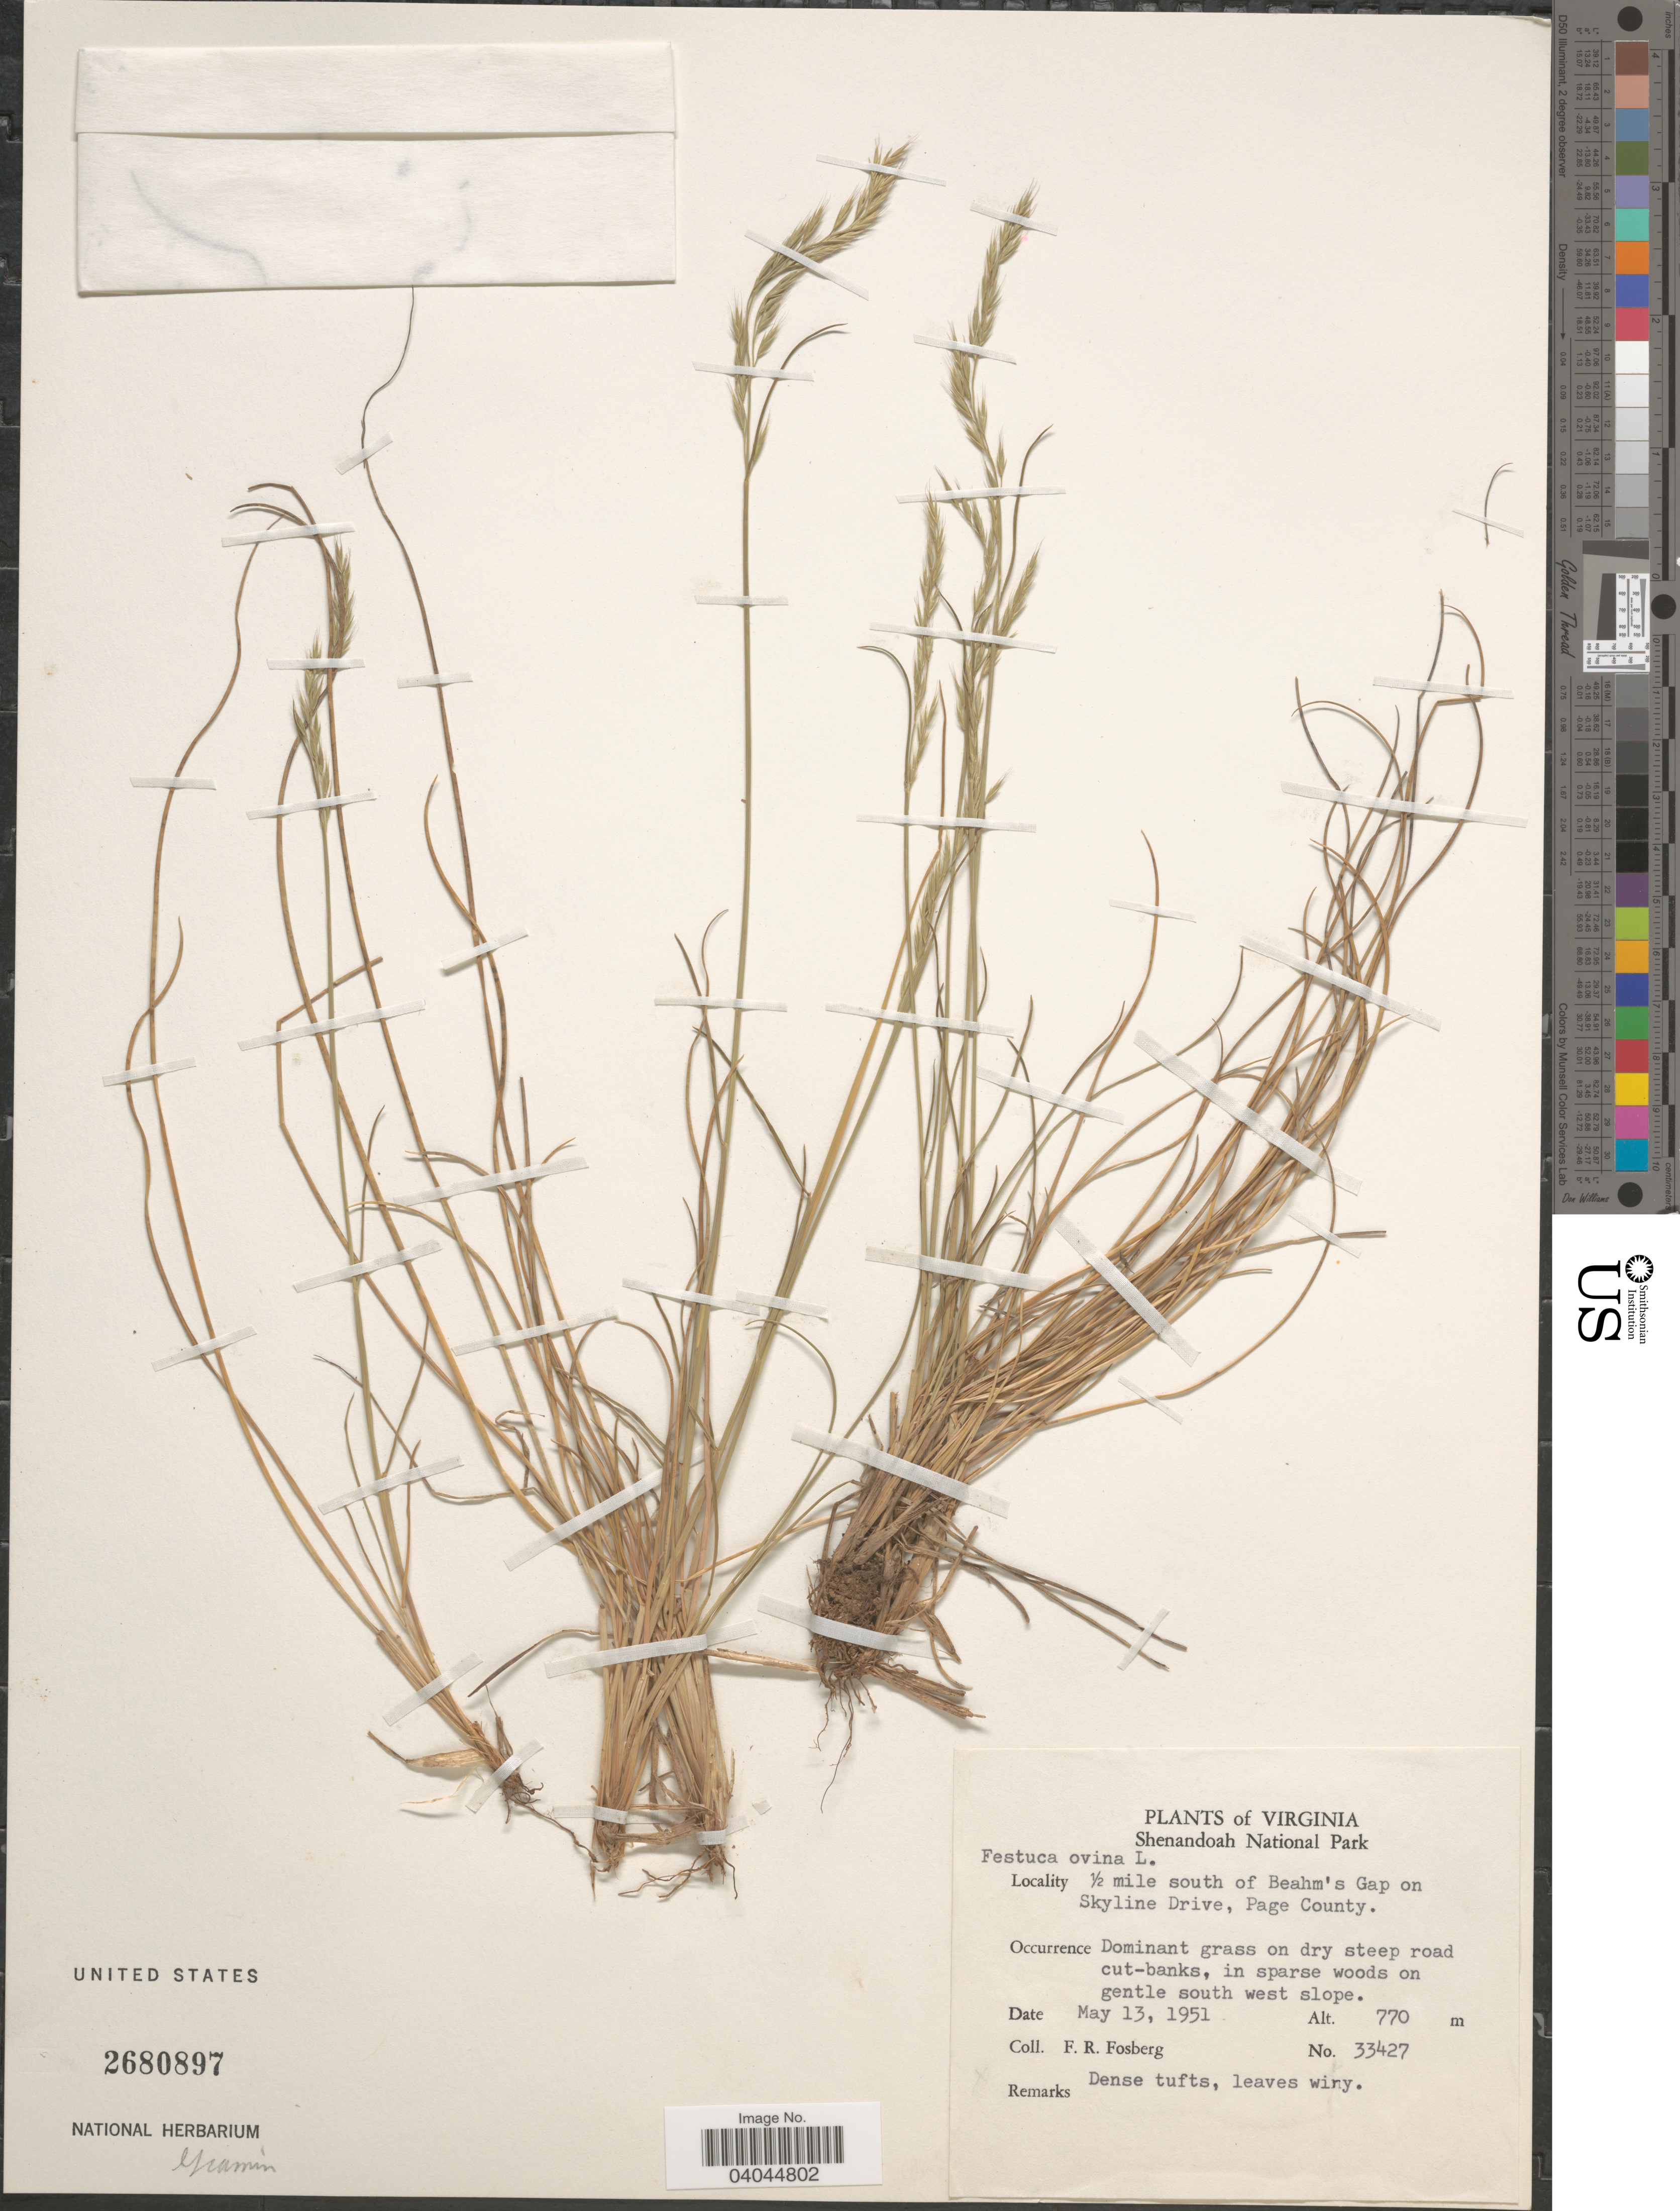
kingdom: Plantae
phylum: Tracheophyta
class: Liliopsida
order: Poales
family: Poaceae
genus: Festuca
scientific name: Festuca ovina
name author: L.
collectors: F. R. Fosberg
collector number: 33427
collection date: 1951-05-13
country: United States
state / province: Virginia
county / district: Page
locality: Shenandoah National Park. ½ mile south of Beahm's Gap on Skyline Drive, Page County. In sparse woods on gentle south west slope.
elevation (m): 770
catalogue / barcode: US 2680897